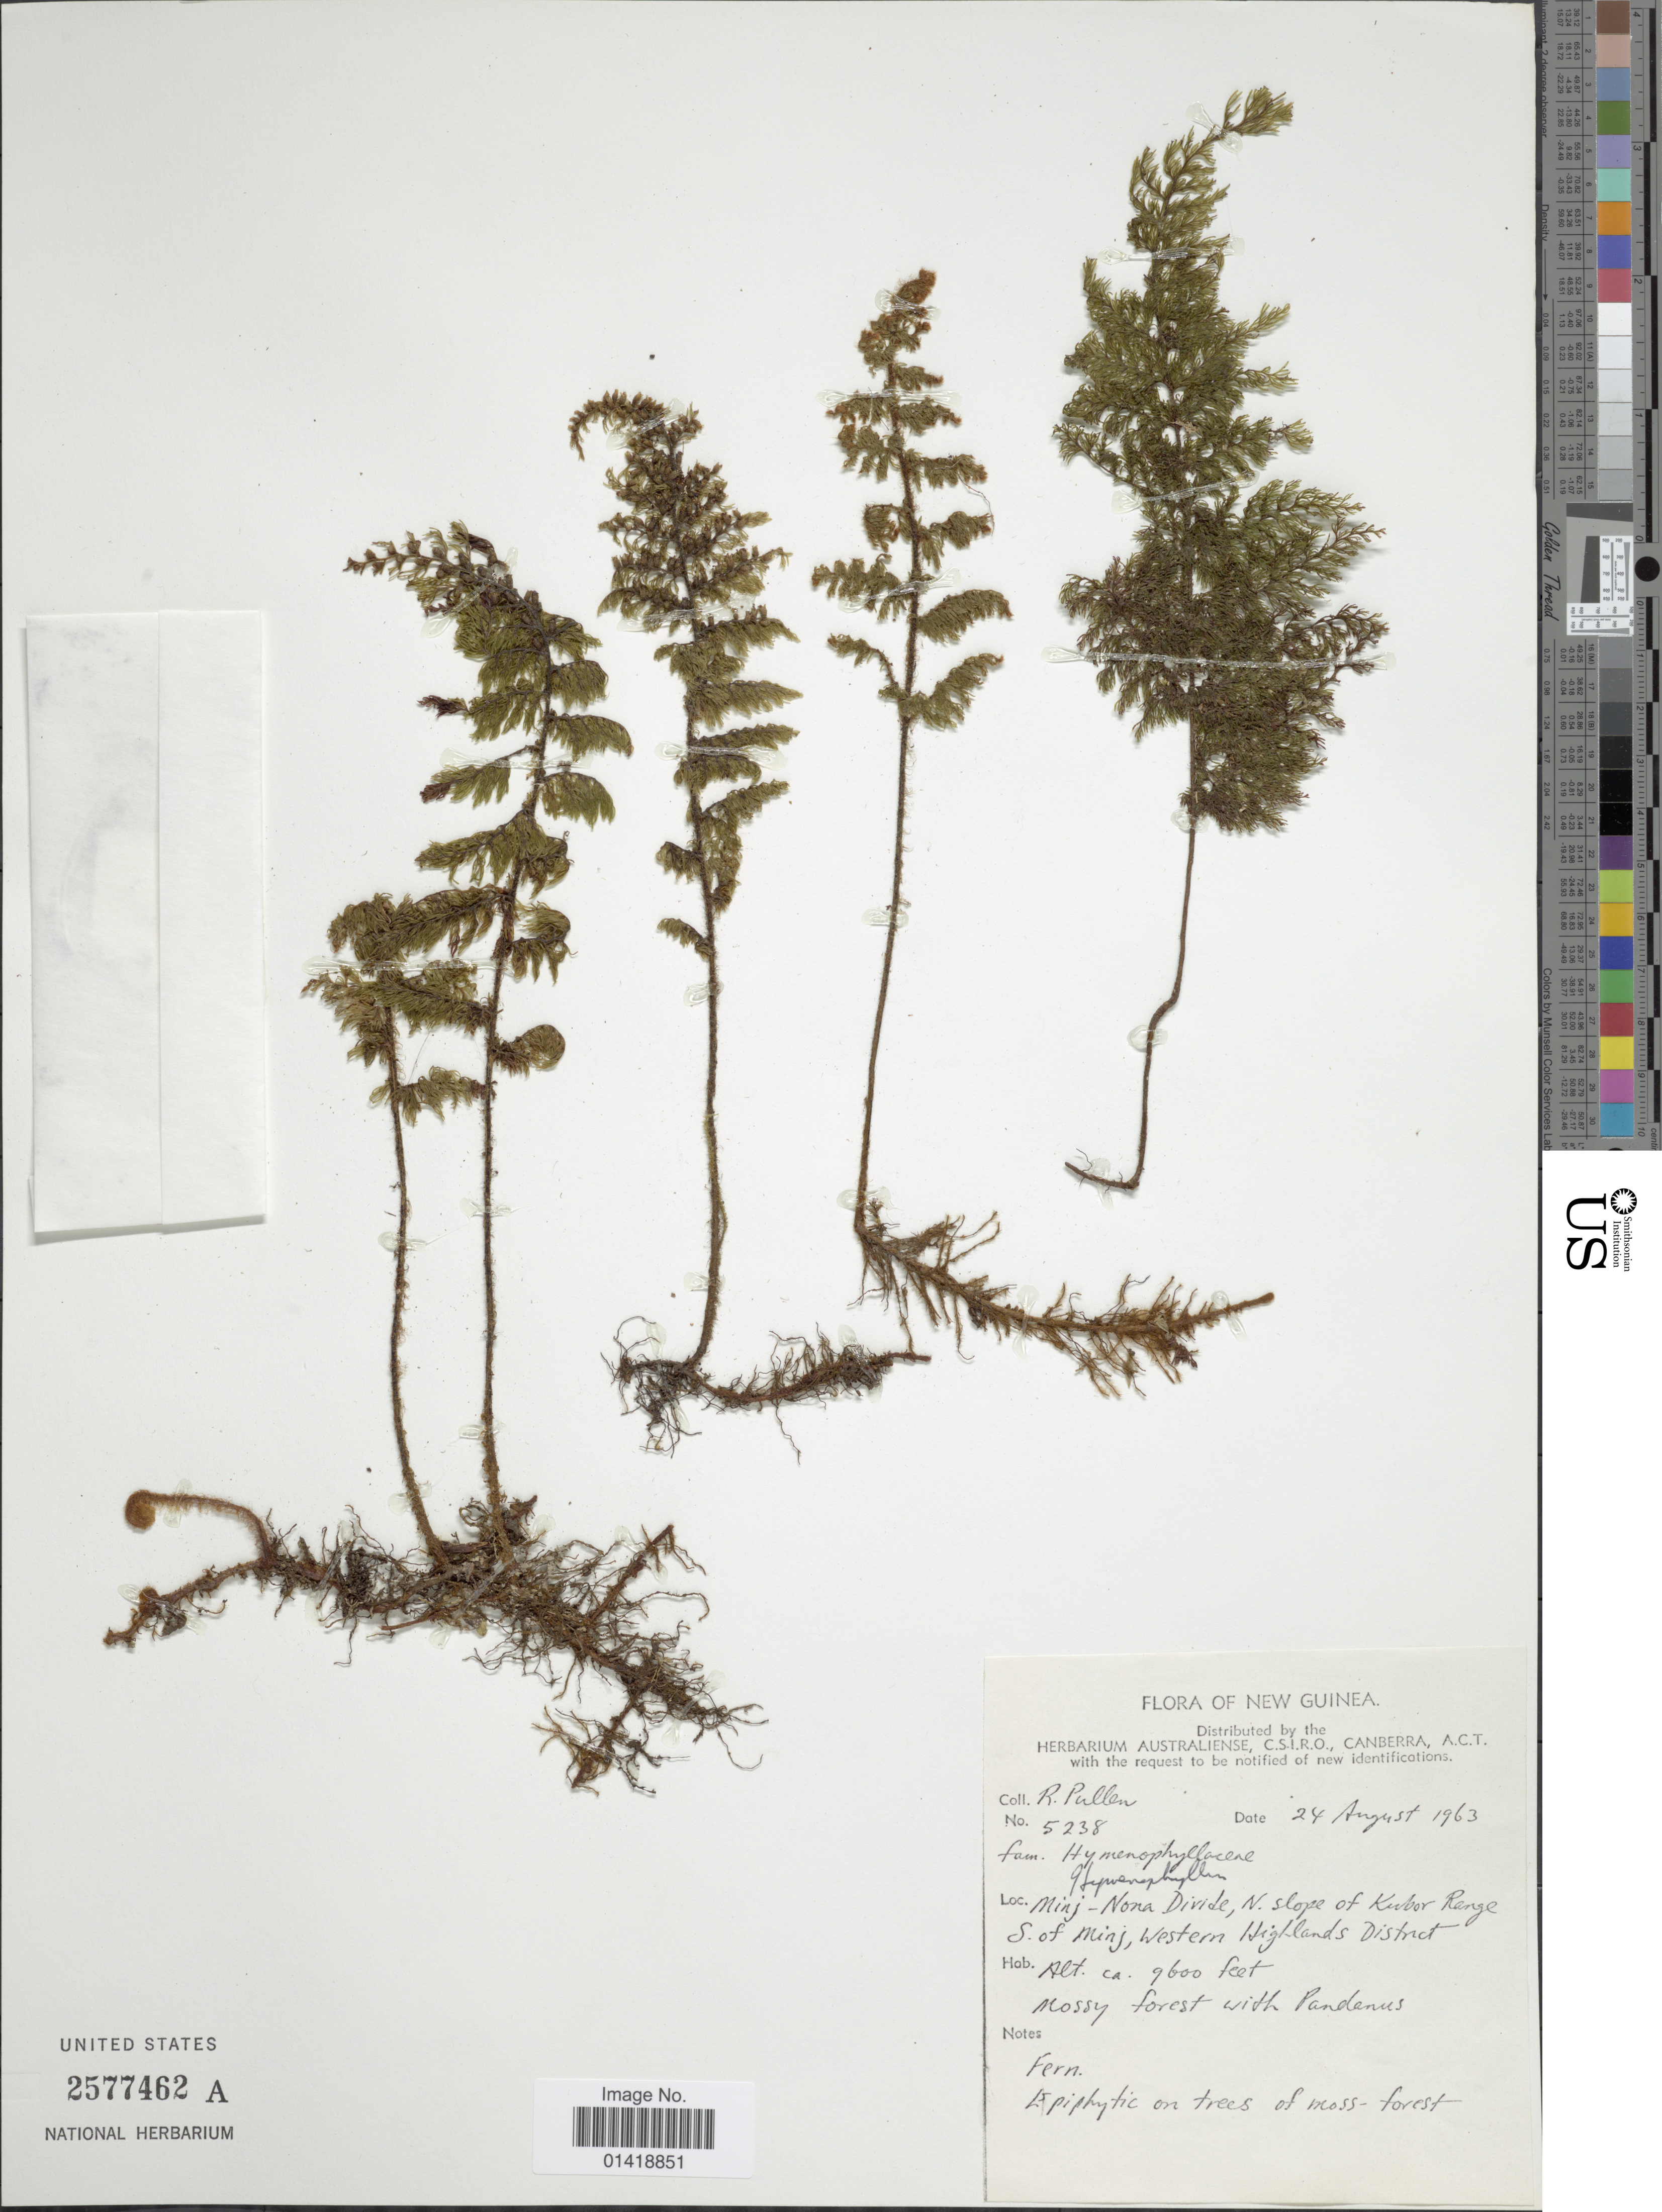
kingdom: Plantae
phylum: Tracheophyta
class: Polypodiopsida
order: Hymenophyllales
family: Hymenophyllaceae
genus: Hymenophyllum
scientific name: Hymenophyllum sp.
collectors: R. Pullen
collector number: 5238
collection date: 1963-08-24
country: Papua New Guinea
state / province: Western Highlands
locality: New Guinea. Minj-Nona Divide, N slope of Kubor Range S. of Minj, Western Highlands District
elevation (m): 2926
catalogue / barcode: US 2577462A